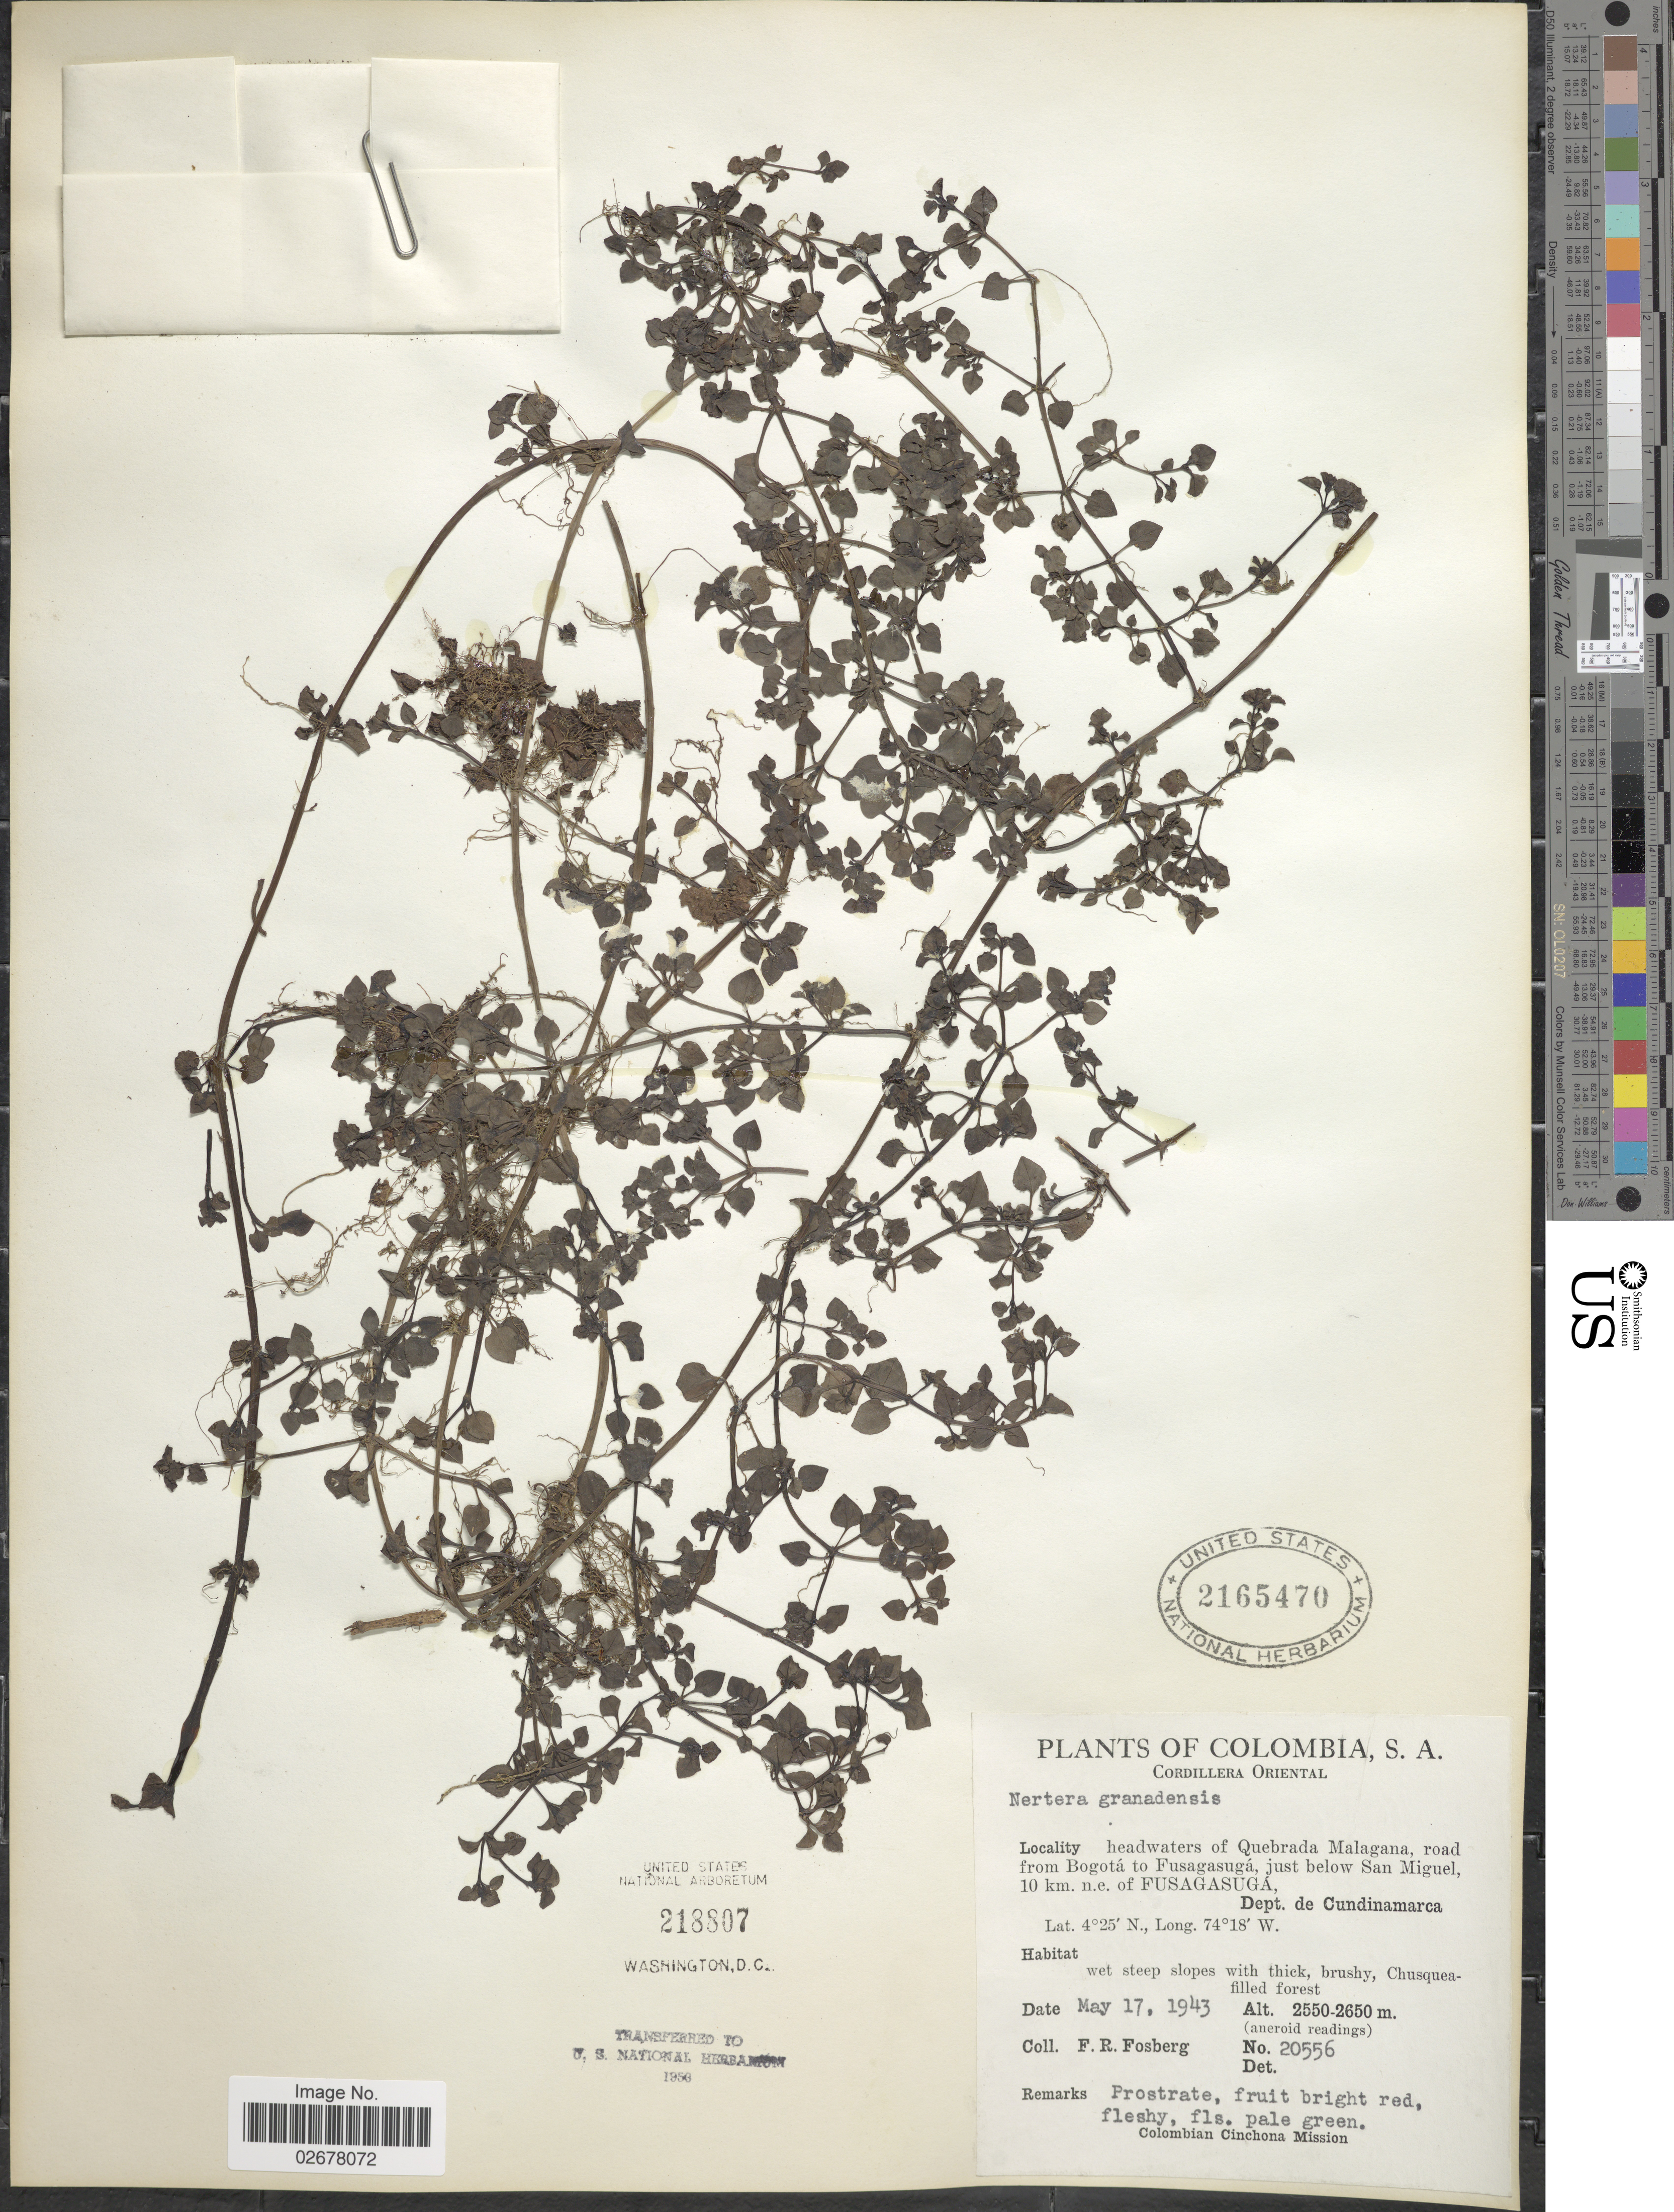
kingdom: Plantae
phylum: Tracheophyta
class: Magnoliopsida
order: Gentianales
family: Rubiaceae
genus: Nertera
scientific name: Nertera depressa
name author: Banks & Sol. ex Gaertn.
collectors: F. R. Fosberg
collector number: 20556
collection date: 1943-05-17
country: Colombia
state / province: Cundinamarca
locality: Cordillera Oriental, headwaters of Quebrada Malagana, road from Bogotá to Fusagasugá, just below San Miguel, 10 km n.e. of Fusagasuga, Dept. de Cundinamarca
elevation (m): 2550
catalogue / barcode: US 2165470